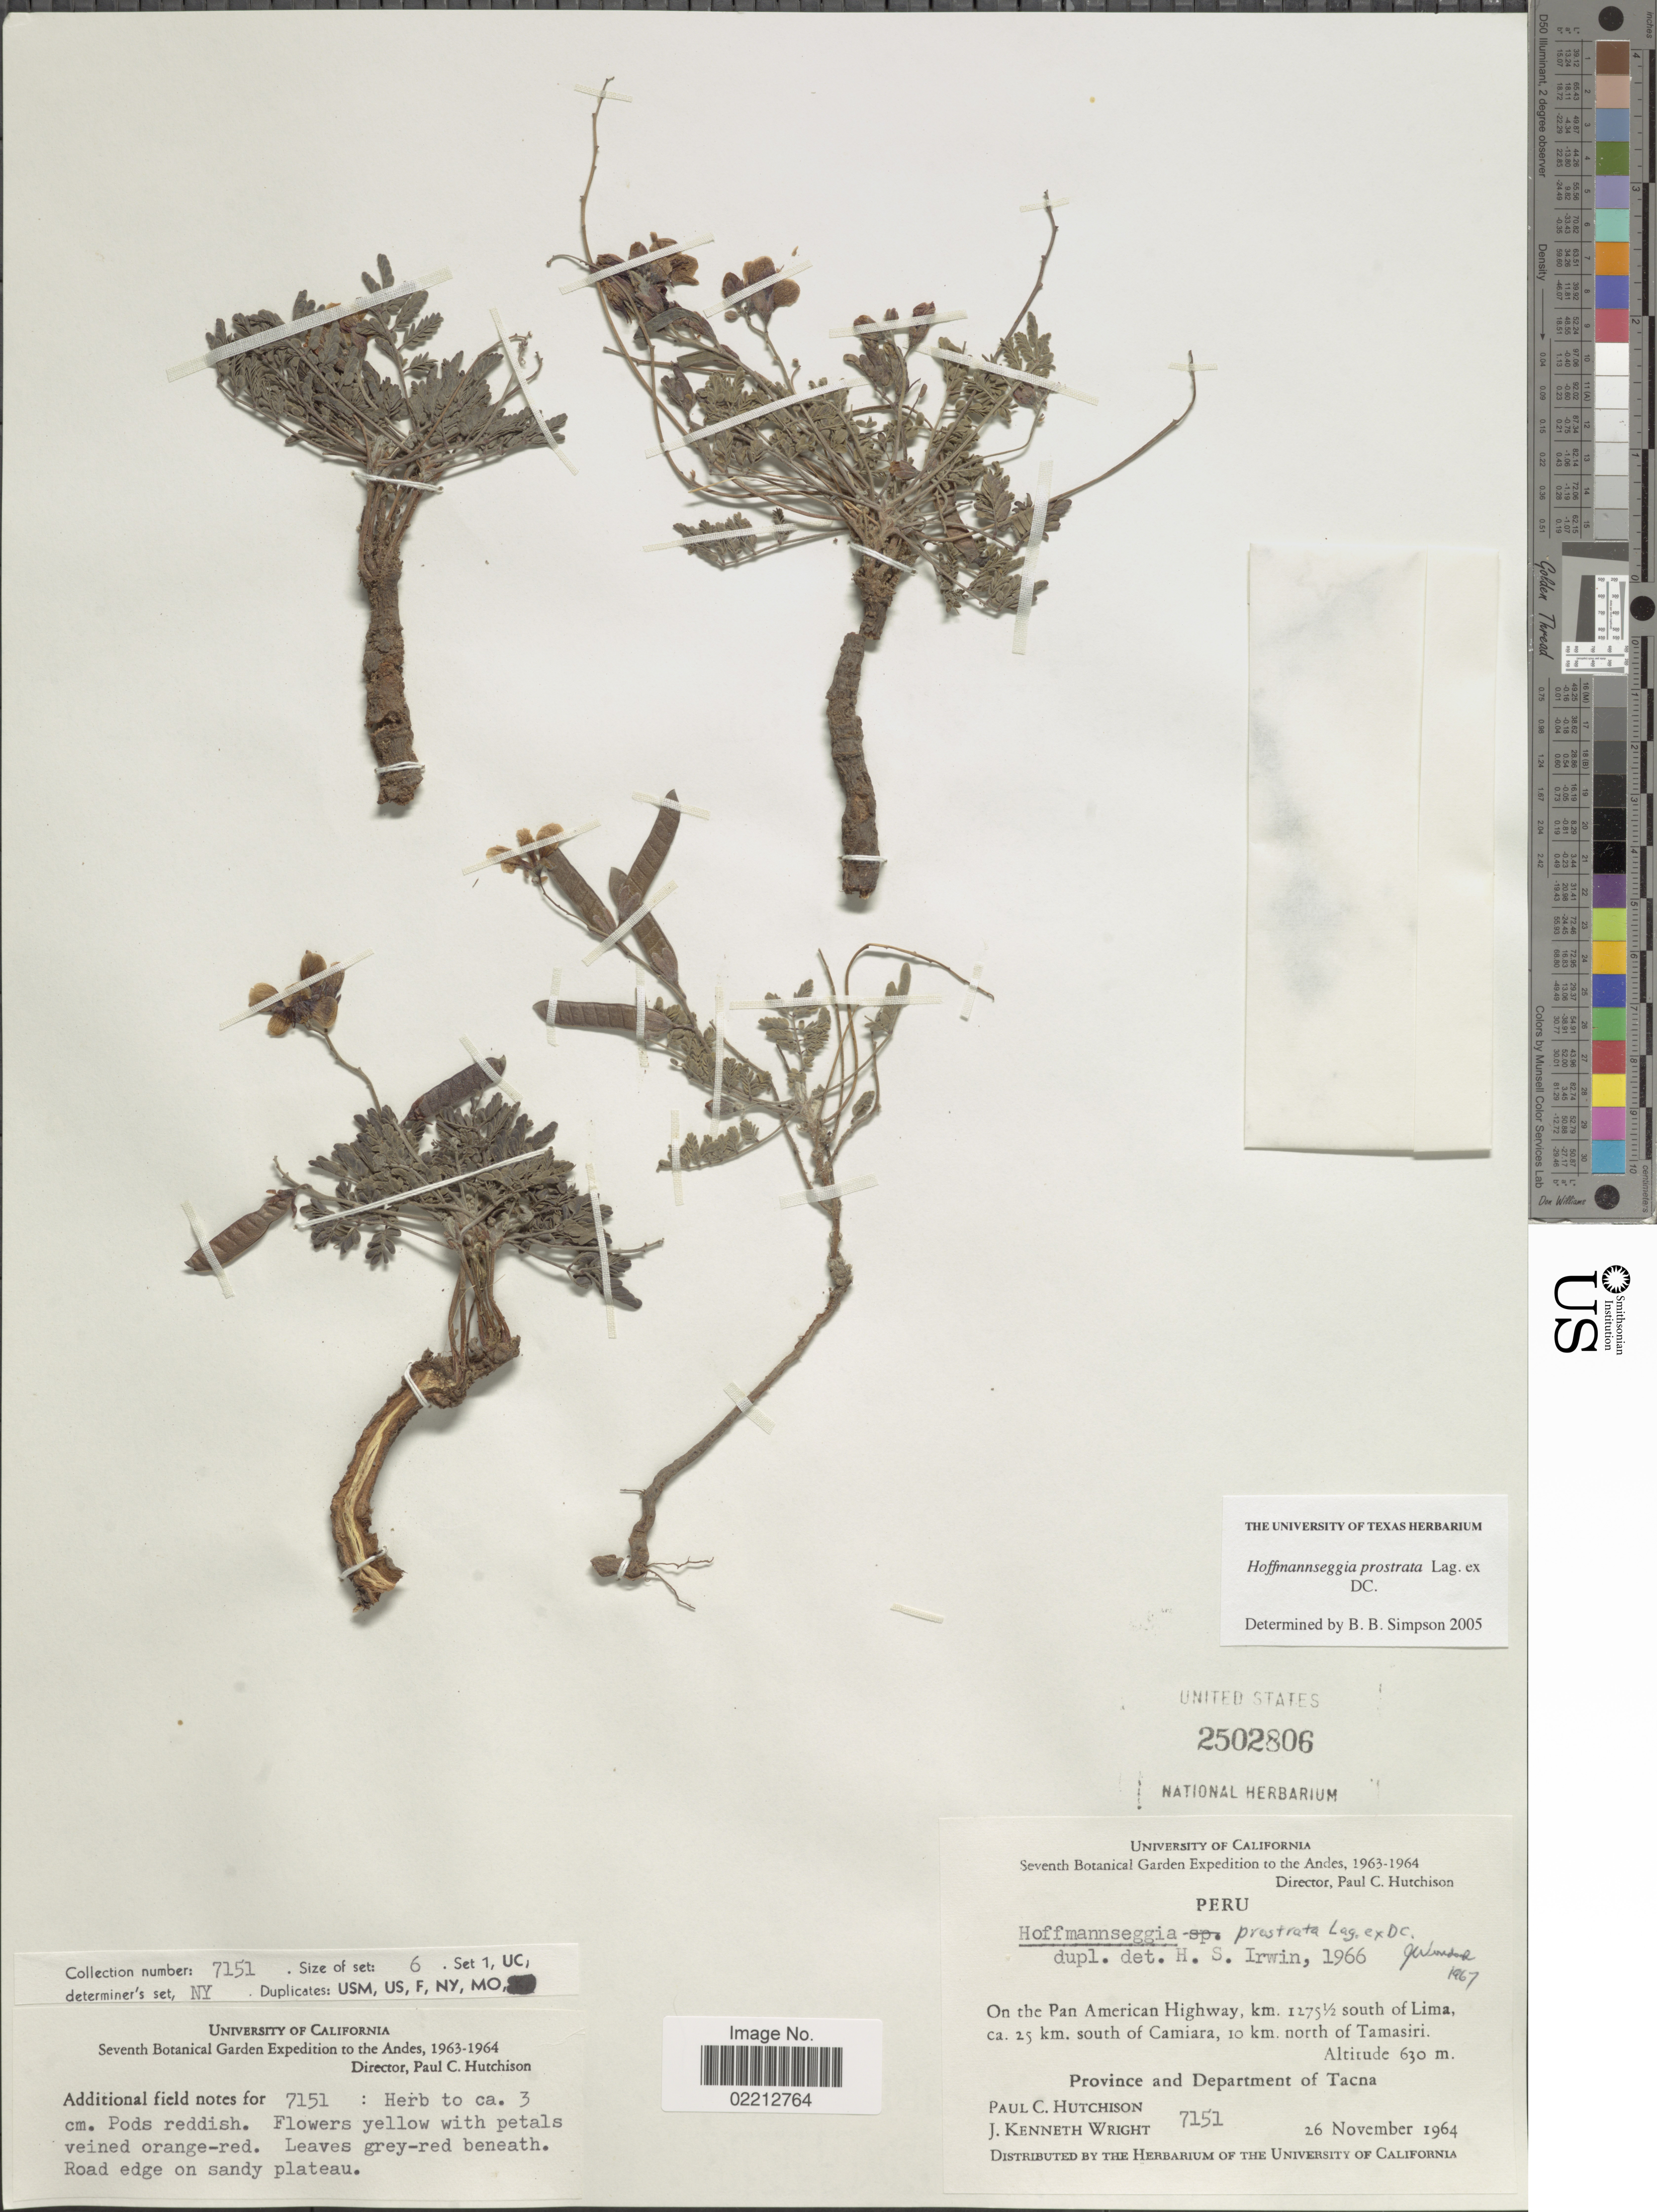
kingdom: Plantae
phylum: Tracheophyta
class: Magnoliopsida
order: Fabales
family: Fabaceae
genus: Hoffmannseggia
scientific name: Hoffmannseggia prostrata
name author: Lag. ex DC.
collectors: P. C. Hutchison & J. K. Wright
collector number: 7151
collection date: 1964-11-26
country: Peru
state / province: Tacna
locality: On the Pan American Highway, km 1275½ south of Lima, ca. 25 km. south of Camiara, 10 km north of Tamasiri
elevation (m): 630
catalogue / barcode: US 2502806